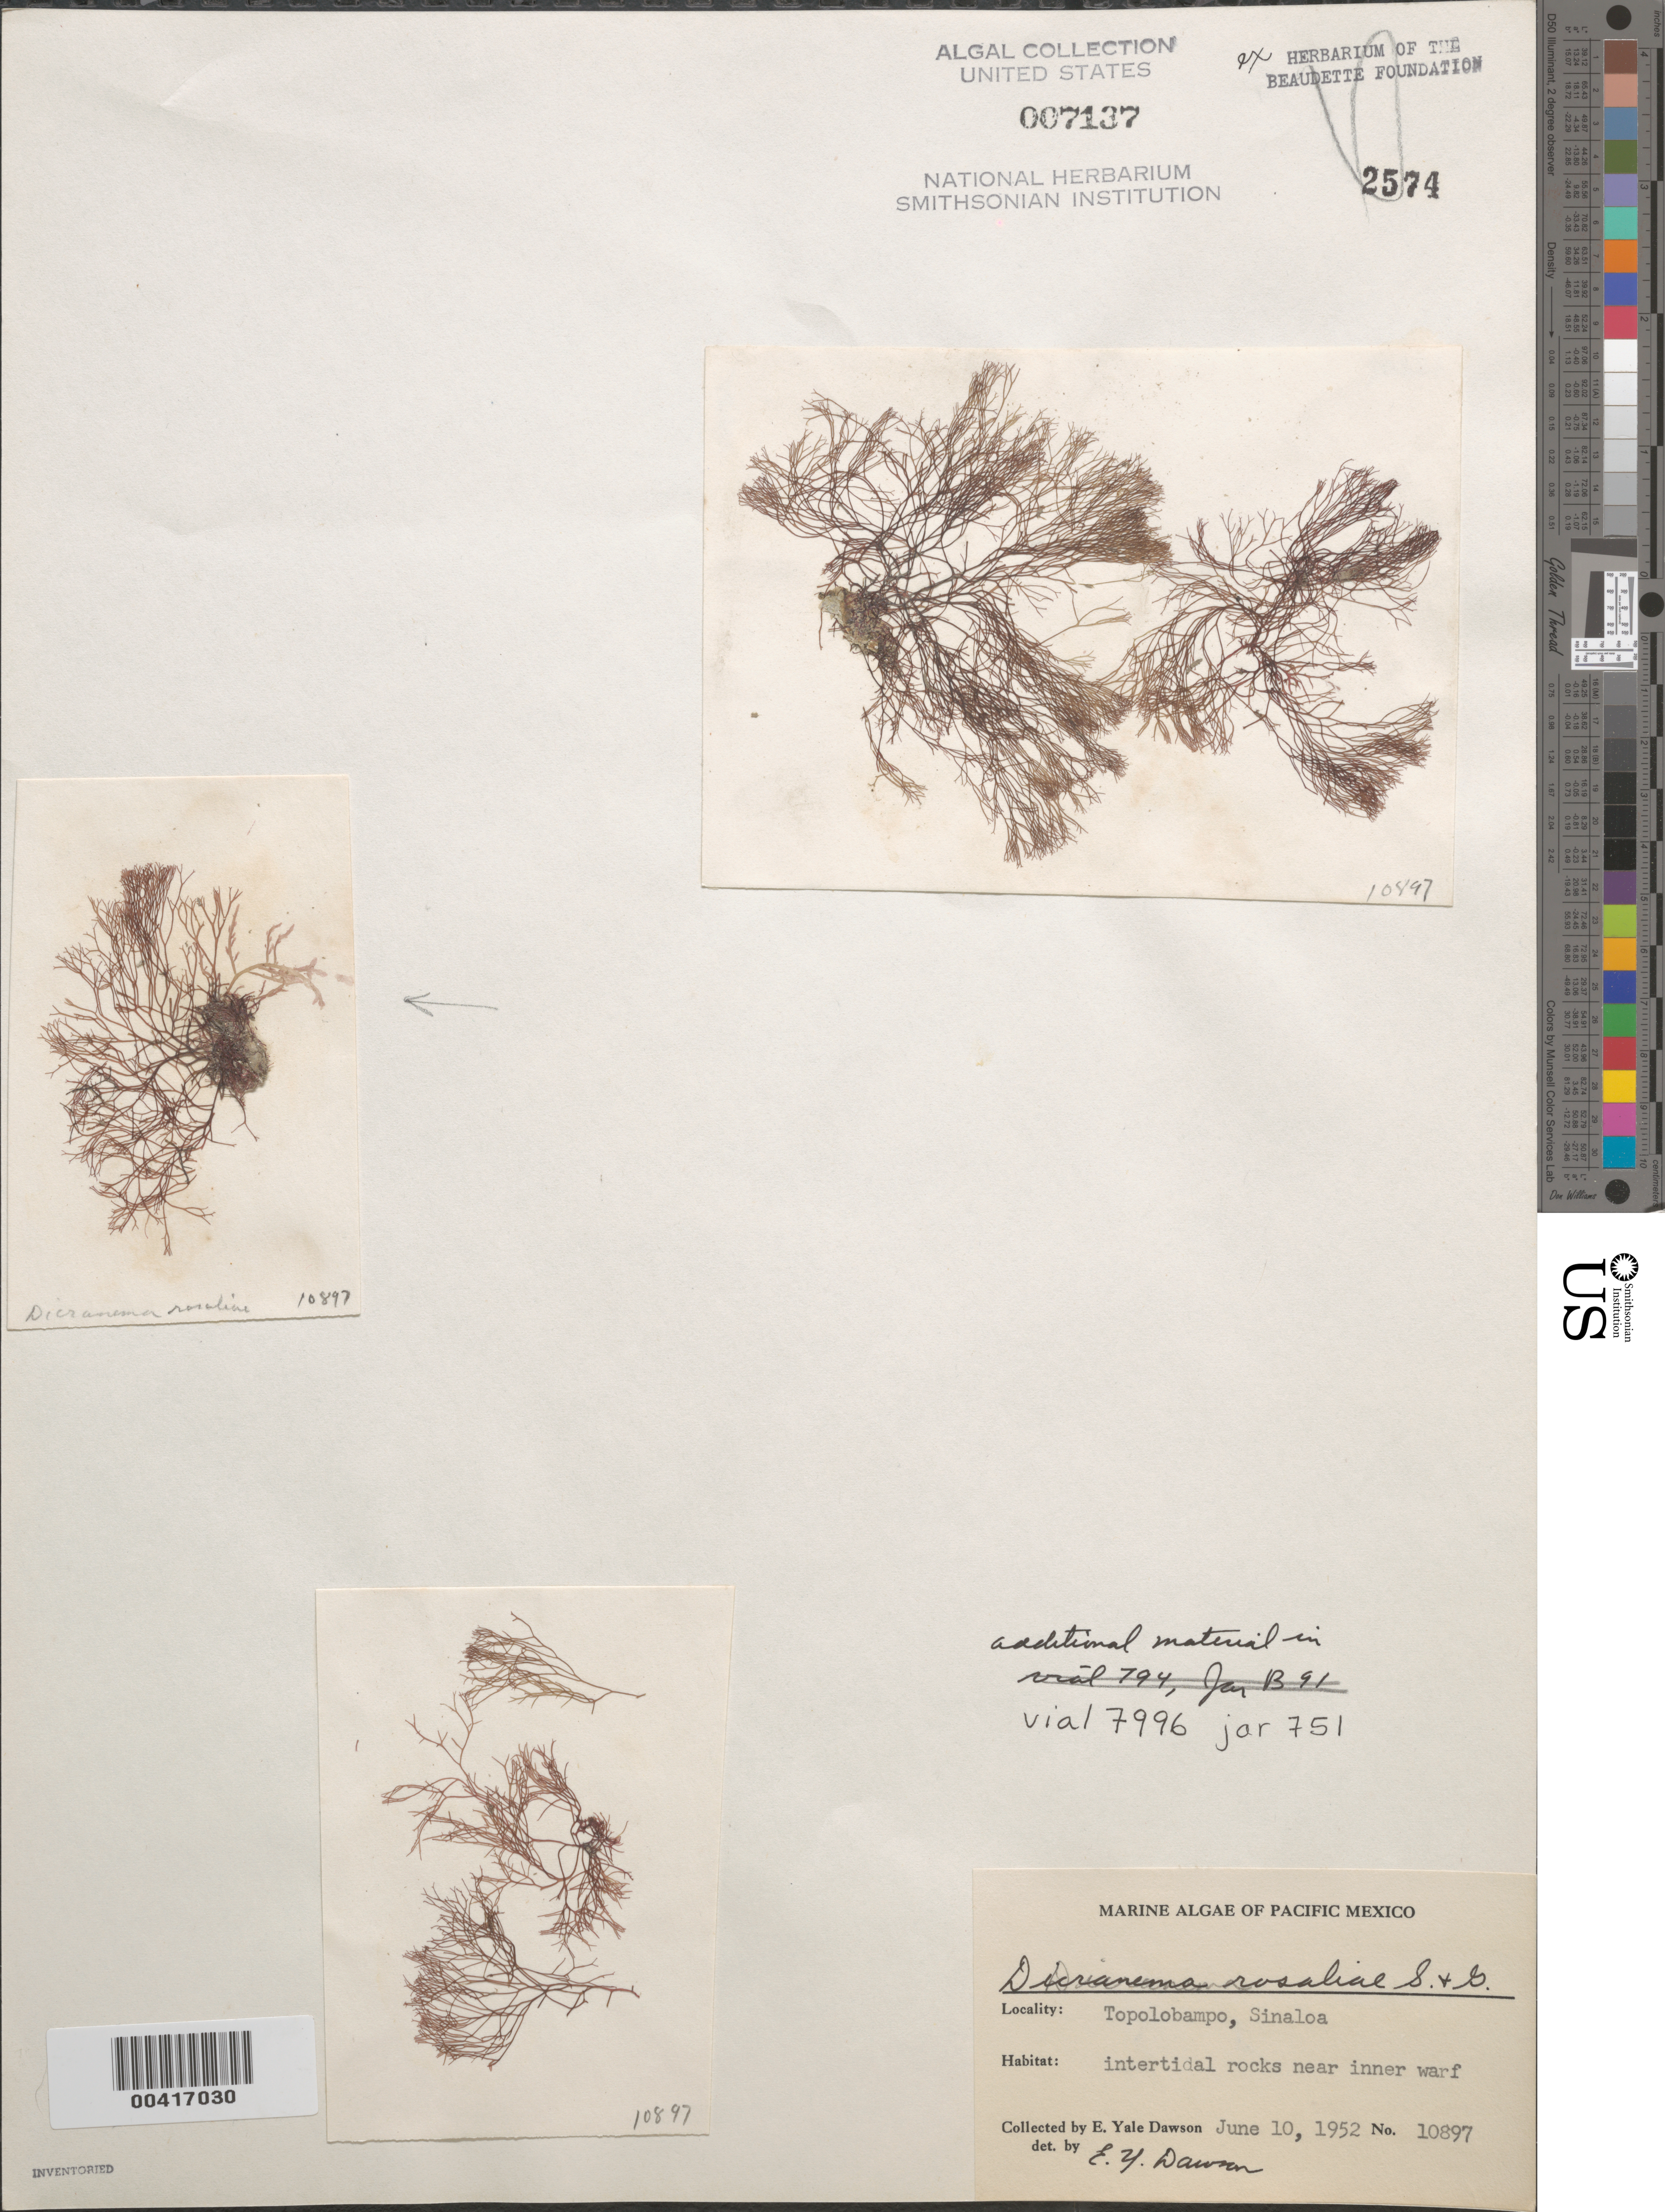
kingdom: Plantae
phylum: Rhodophyta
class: Florideophyceae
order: Gigartinales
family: Dicranemataceae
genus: Dicranema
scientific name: Dicranema rosaliae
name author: Setch. & N.L. Gardner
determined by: Dawson, E. Y.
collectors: E. Y. Dawson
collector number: EYD 10897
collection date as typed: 10 Jun 1952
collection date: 1952-06-10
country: Mexico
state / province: Sinaloa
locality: Topolobampo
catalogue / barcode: US 7137